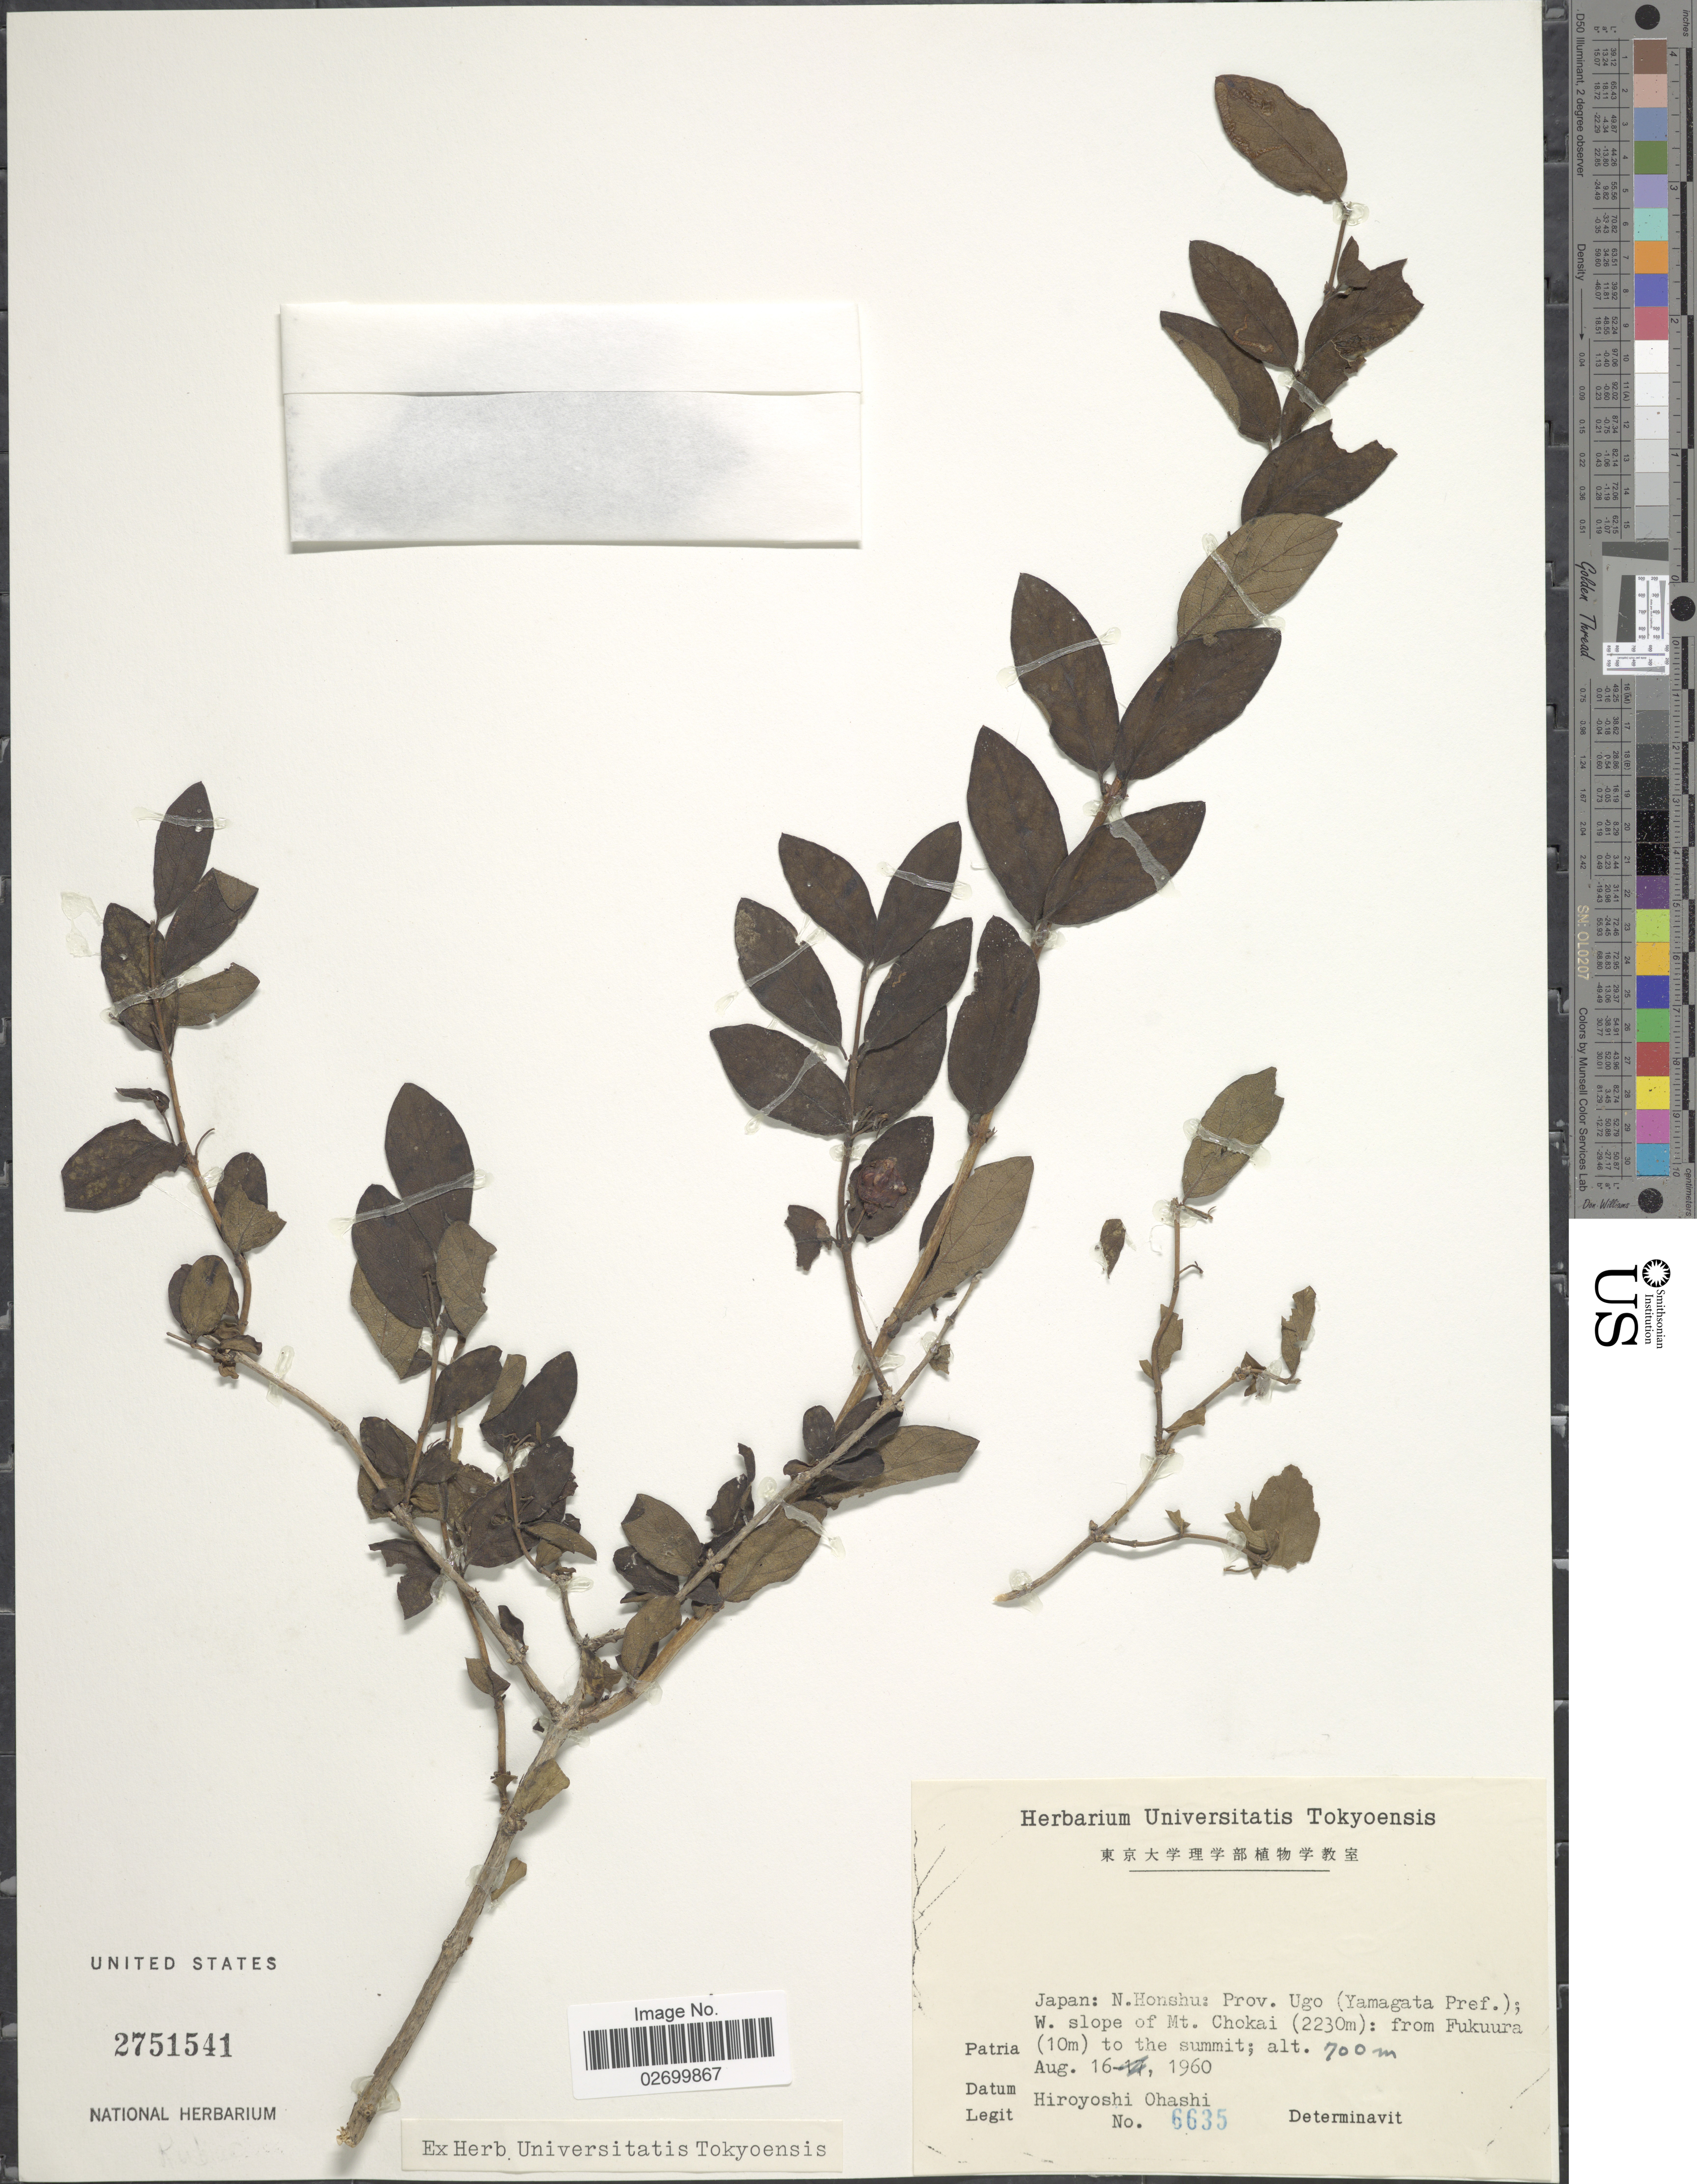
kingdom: Plantae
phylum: Tracheophyta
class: Magnoliopsida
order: Gentianales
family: Rubiaceae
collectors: H. Ohashi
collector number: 6635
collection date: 1960-08-16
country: Japan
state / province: Yamagata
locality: N. Honshu: Prov. Ugo (Yamagata Pref.) W. slope of Mt. Chokai (2230m): from Fukuura(10m) to the summit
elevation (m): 700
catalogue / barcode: US 2751541